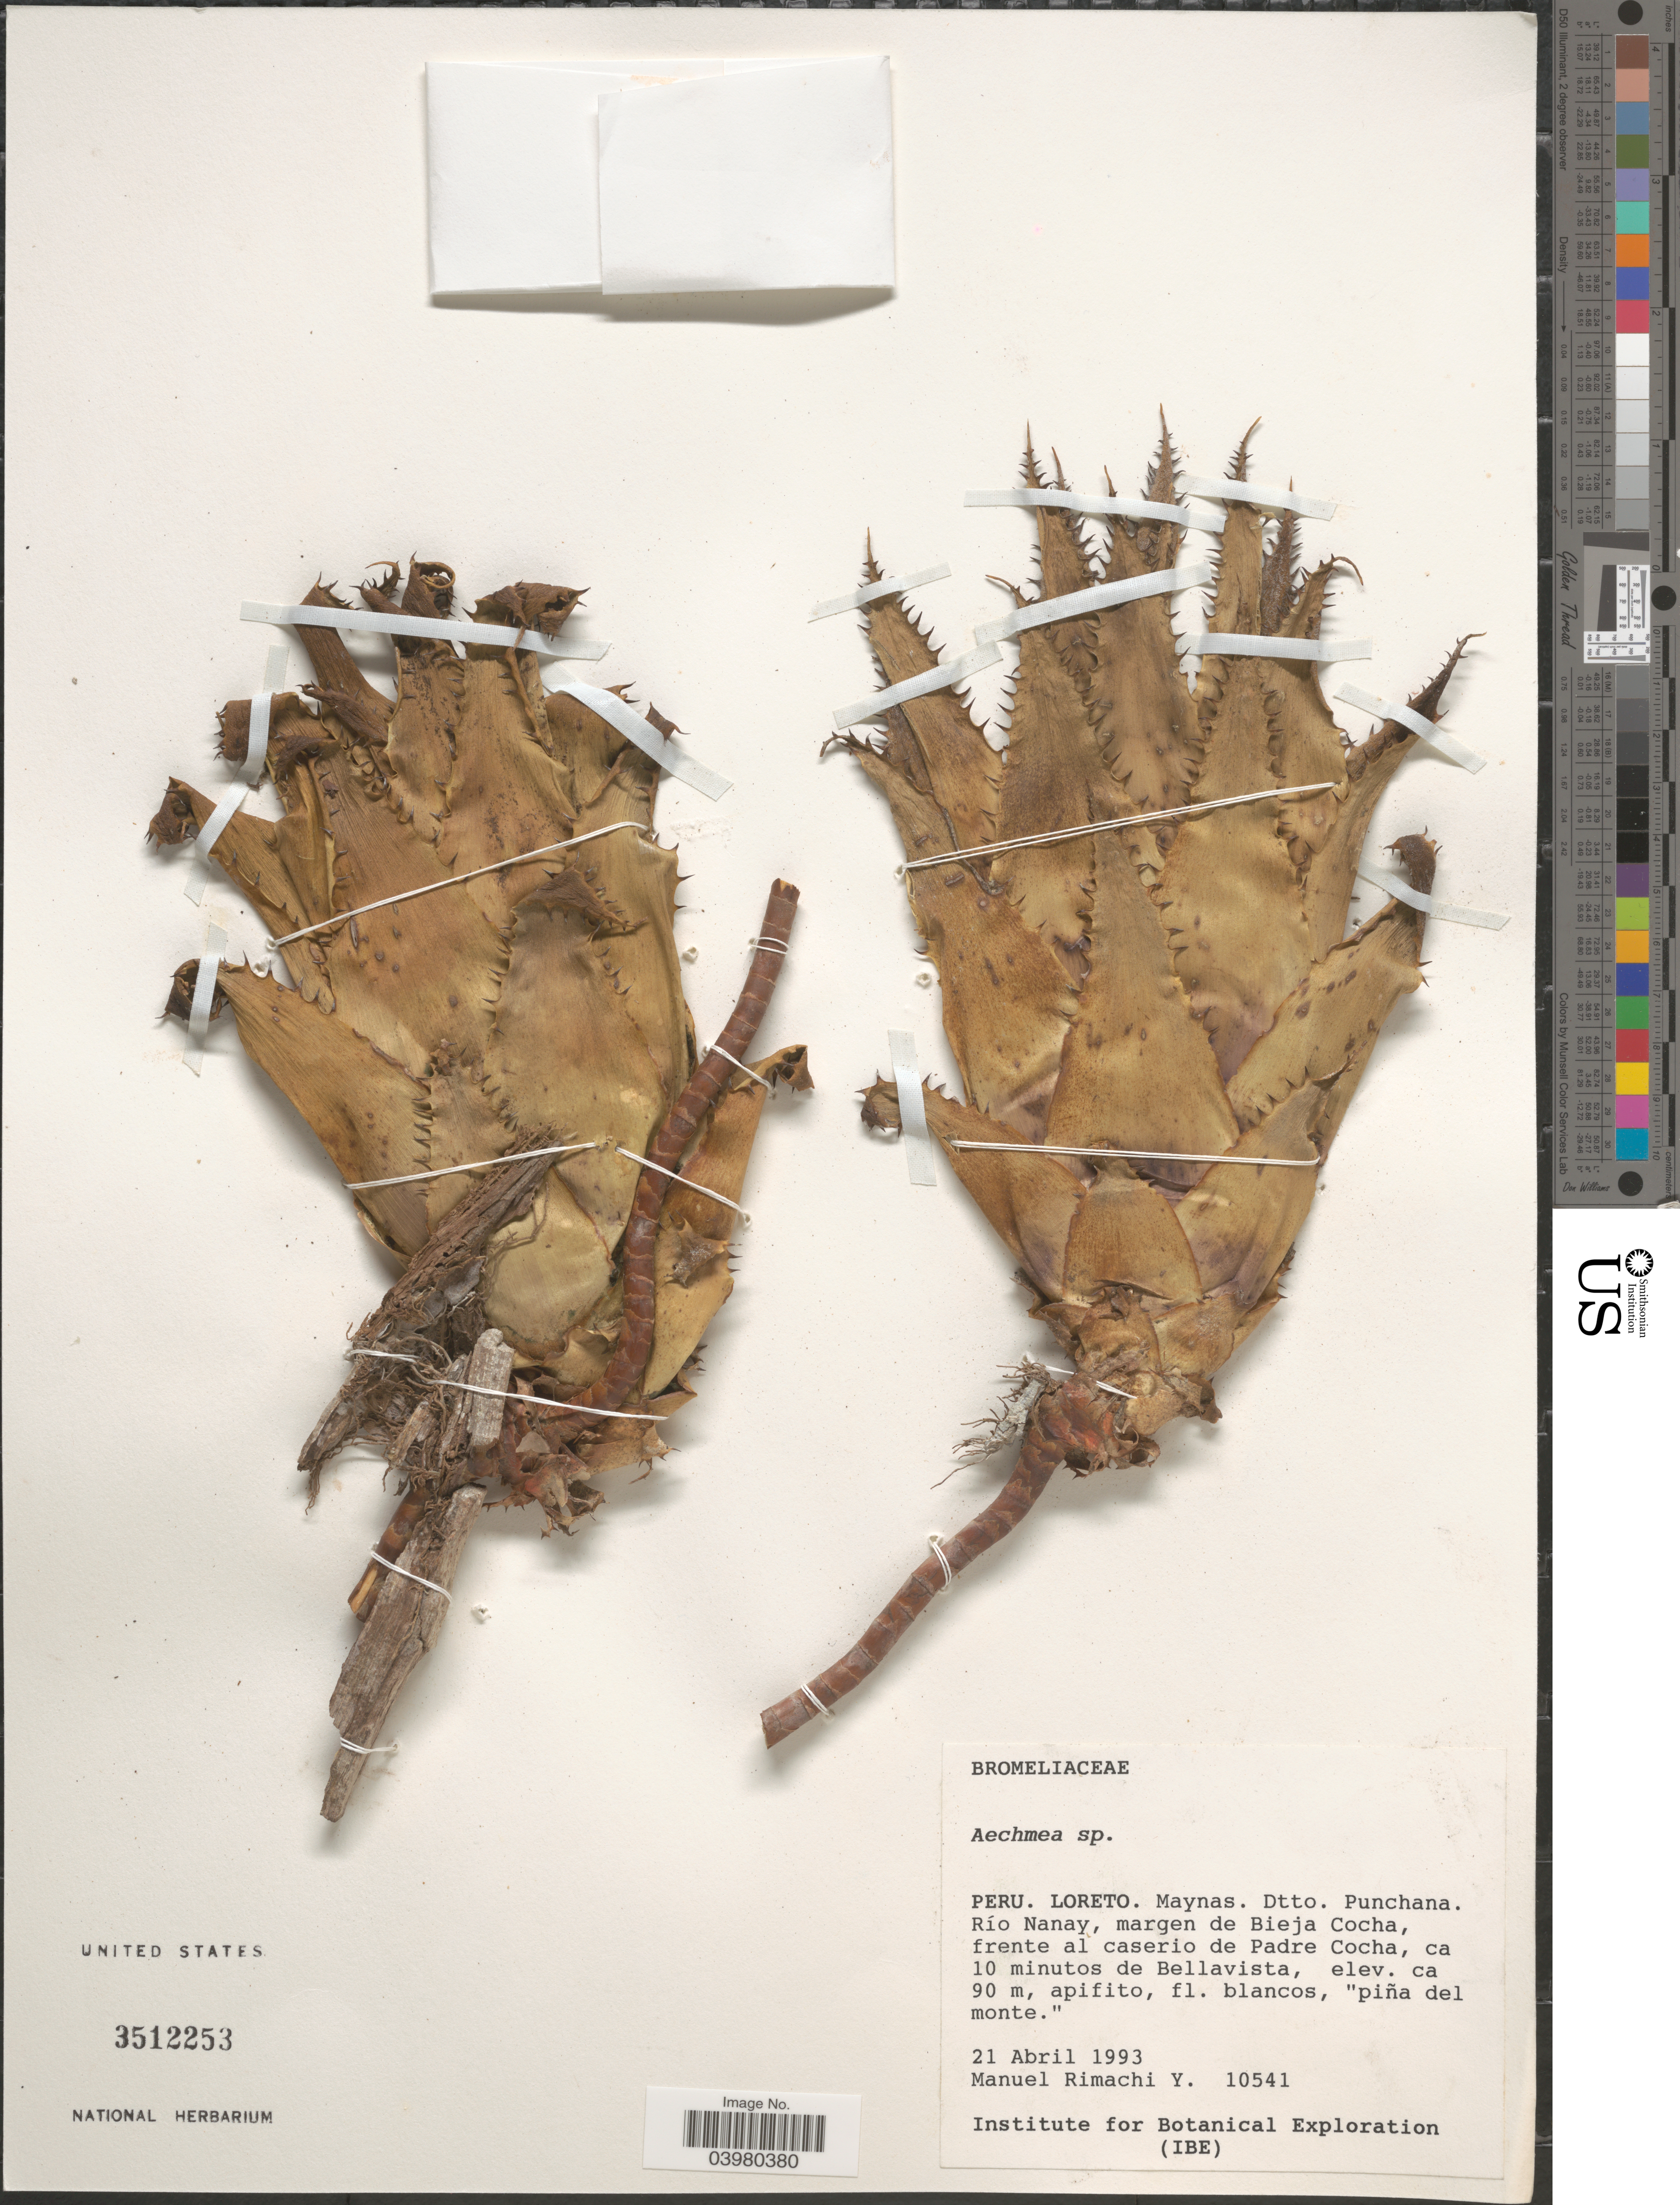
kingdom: Plantae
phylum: Tracheophyta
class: Liliopsida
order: Poales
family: Bromeliaceae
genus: Aechmea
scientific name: Aechmea sp.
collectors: M. Rimachi Y.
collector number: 10541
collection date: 1993-04-21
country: Peru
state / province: Loreto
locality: Maynas. Dtto. Punchana. Río Nanay, margen de Bieja Cocha, frente al caserio de Padre Cocha, ca 10 minutos de Bellavista.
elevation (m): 90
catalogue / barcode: US 3512253